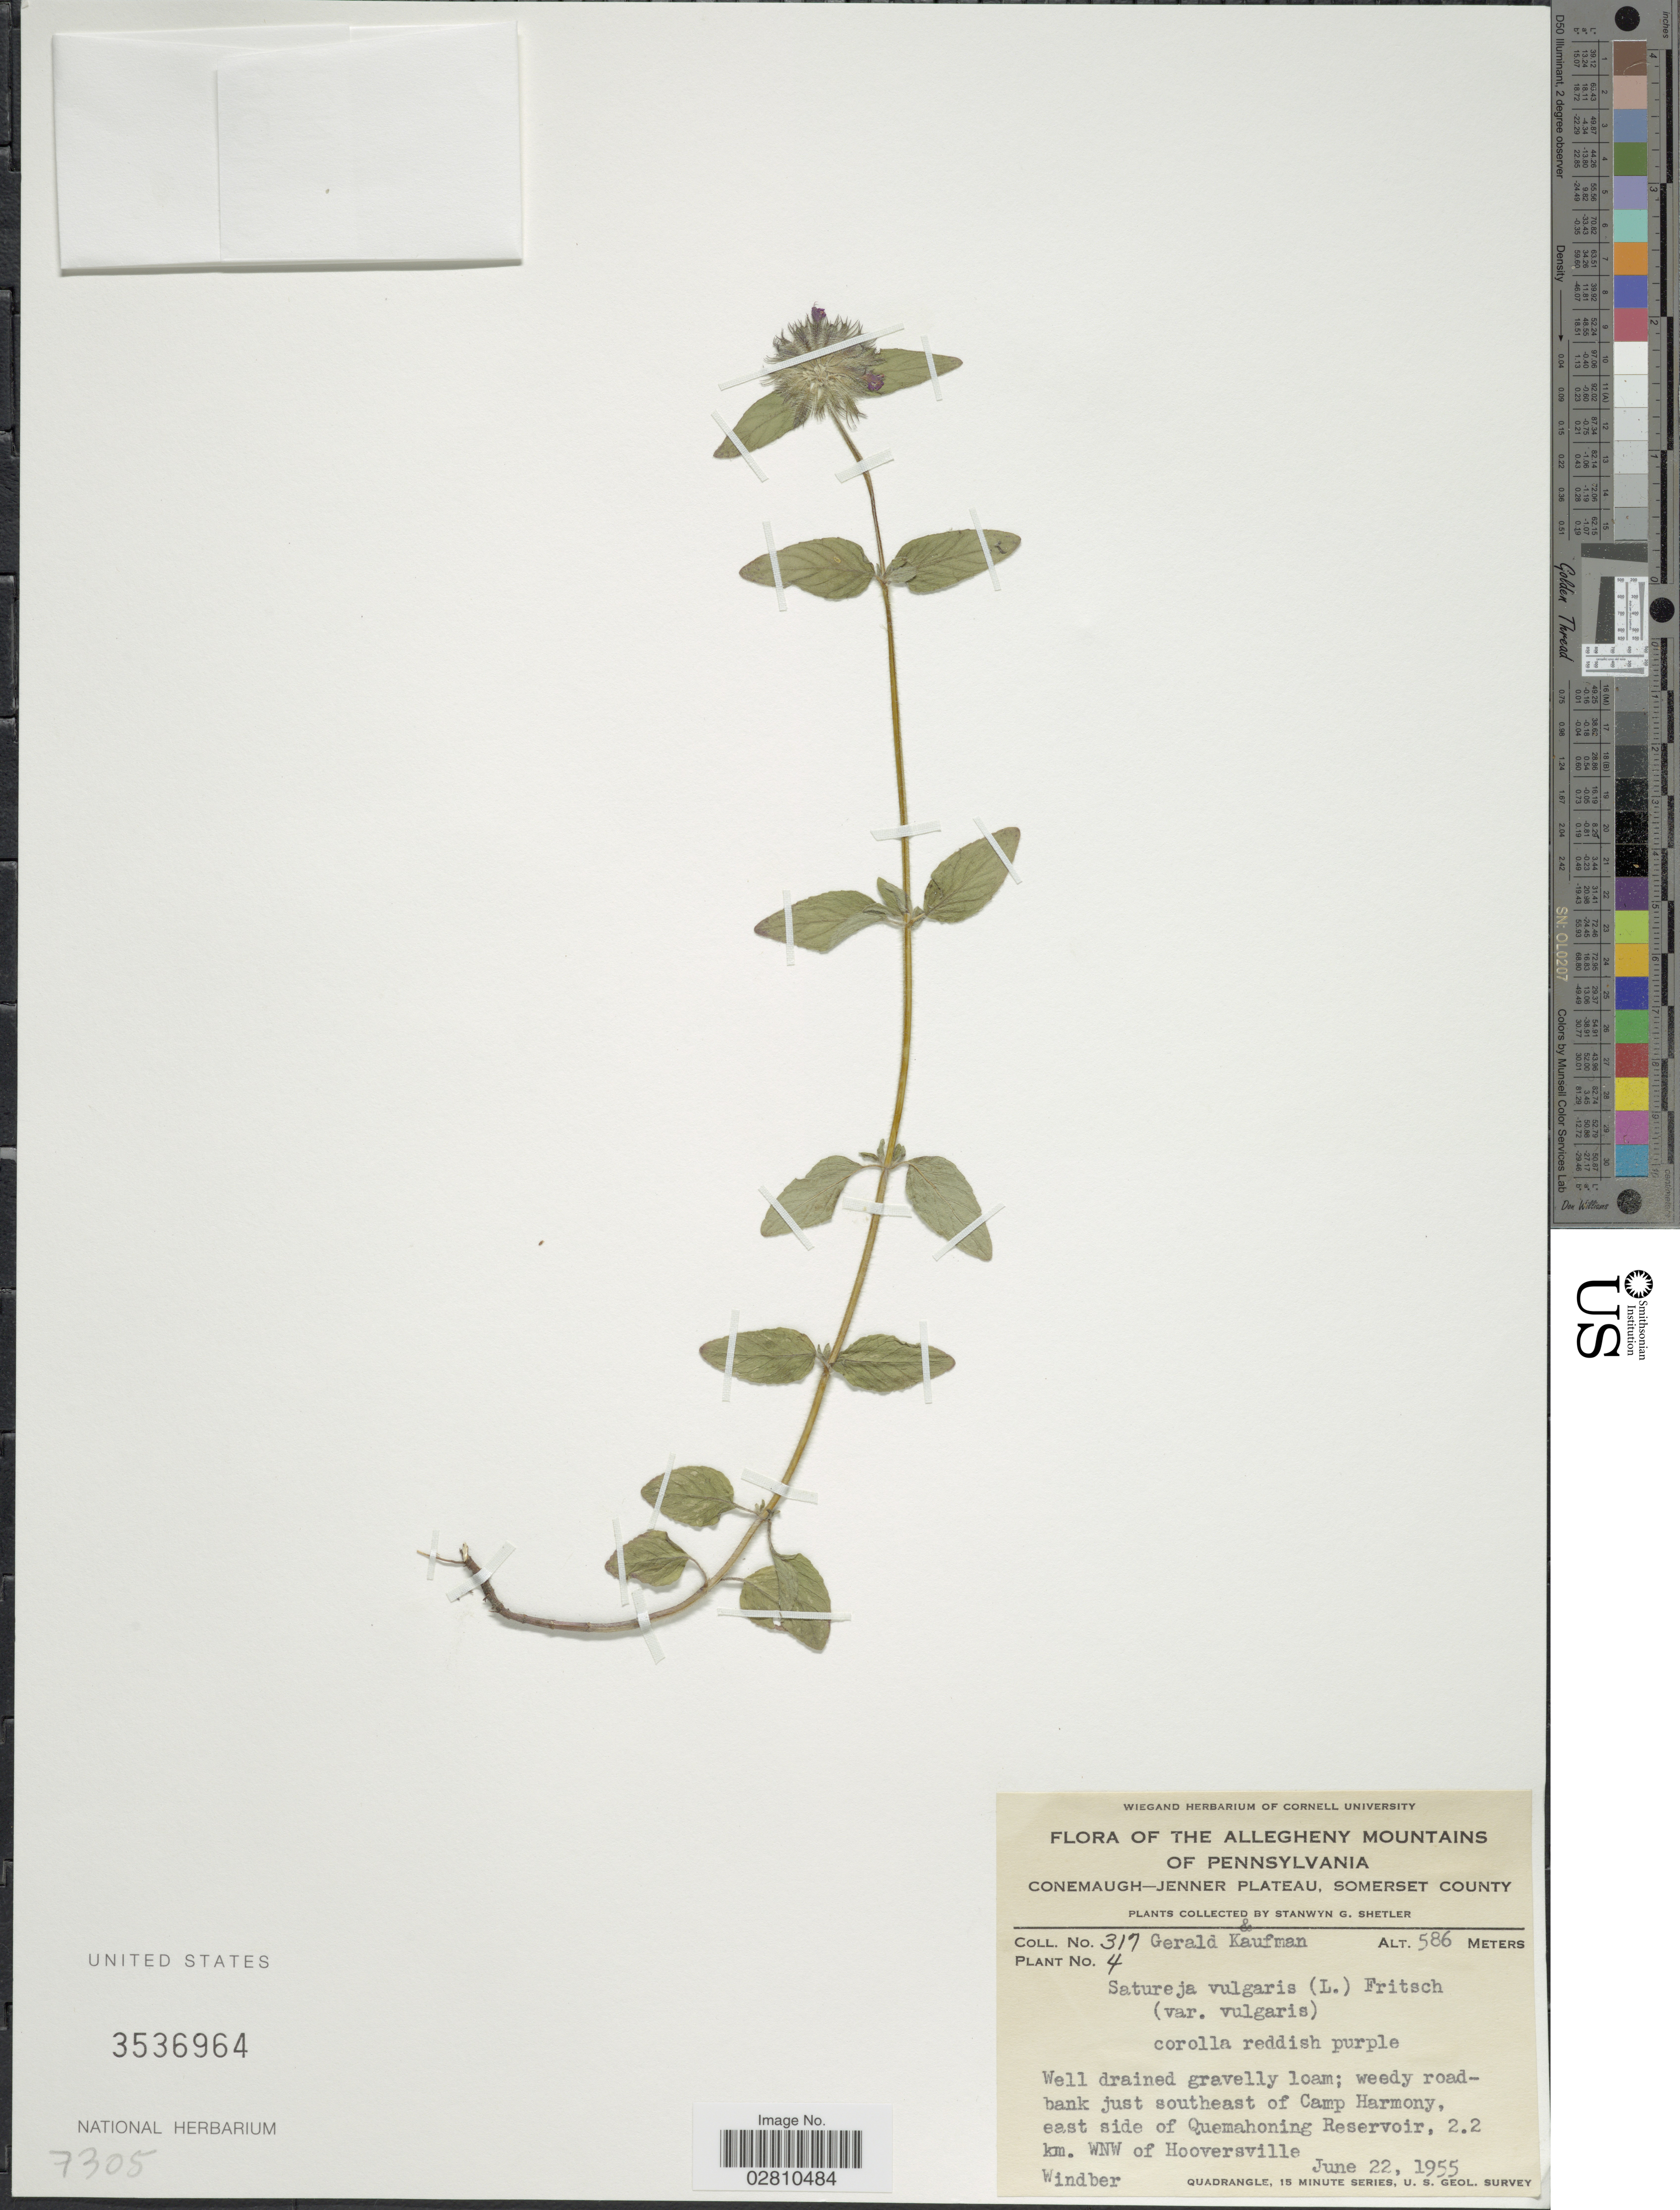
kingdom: Plantae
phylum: Tracheophyta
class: Magnoliopsida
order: Lamiales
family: Lamiaceae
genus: Clinopodium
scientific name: Clinopodium vulgare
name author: L.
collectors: S. Shetler & G. Kaufman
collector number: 317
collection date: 1955-06-22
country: United States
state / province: Pennsylvania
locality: The Allegheny Mountains of Pennsylvania, Conemaugh-Jenner Plateau, Somerset County, roadbank just southeast of Camp Harmony, east side of Quemahoning Reservoir, 2.2 km. WNW of Hooversville, Windber.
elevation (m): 586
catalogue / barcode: US 3536964